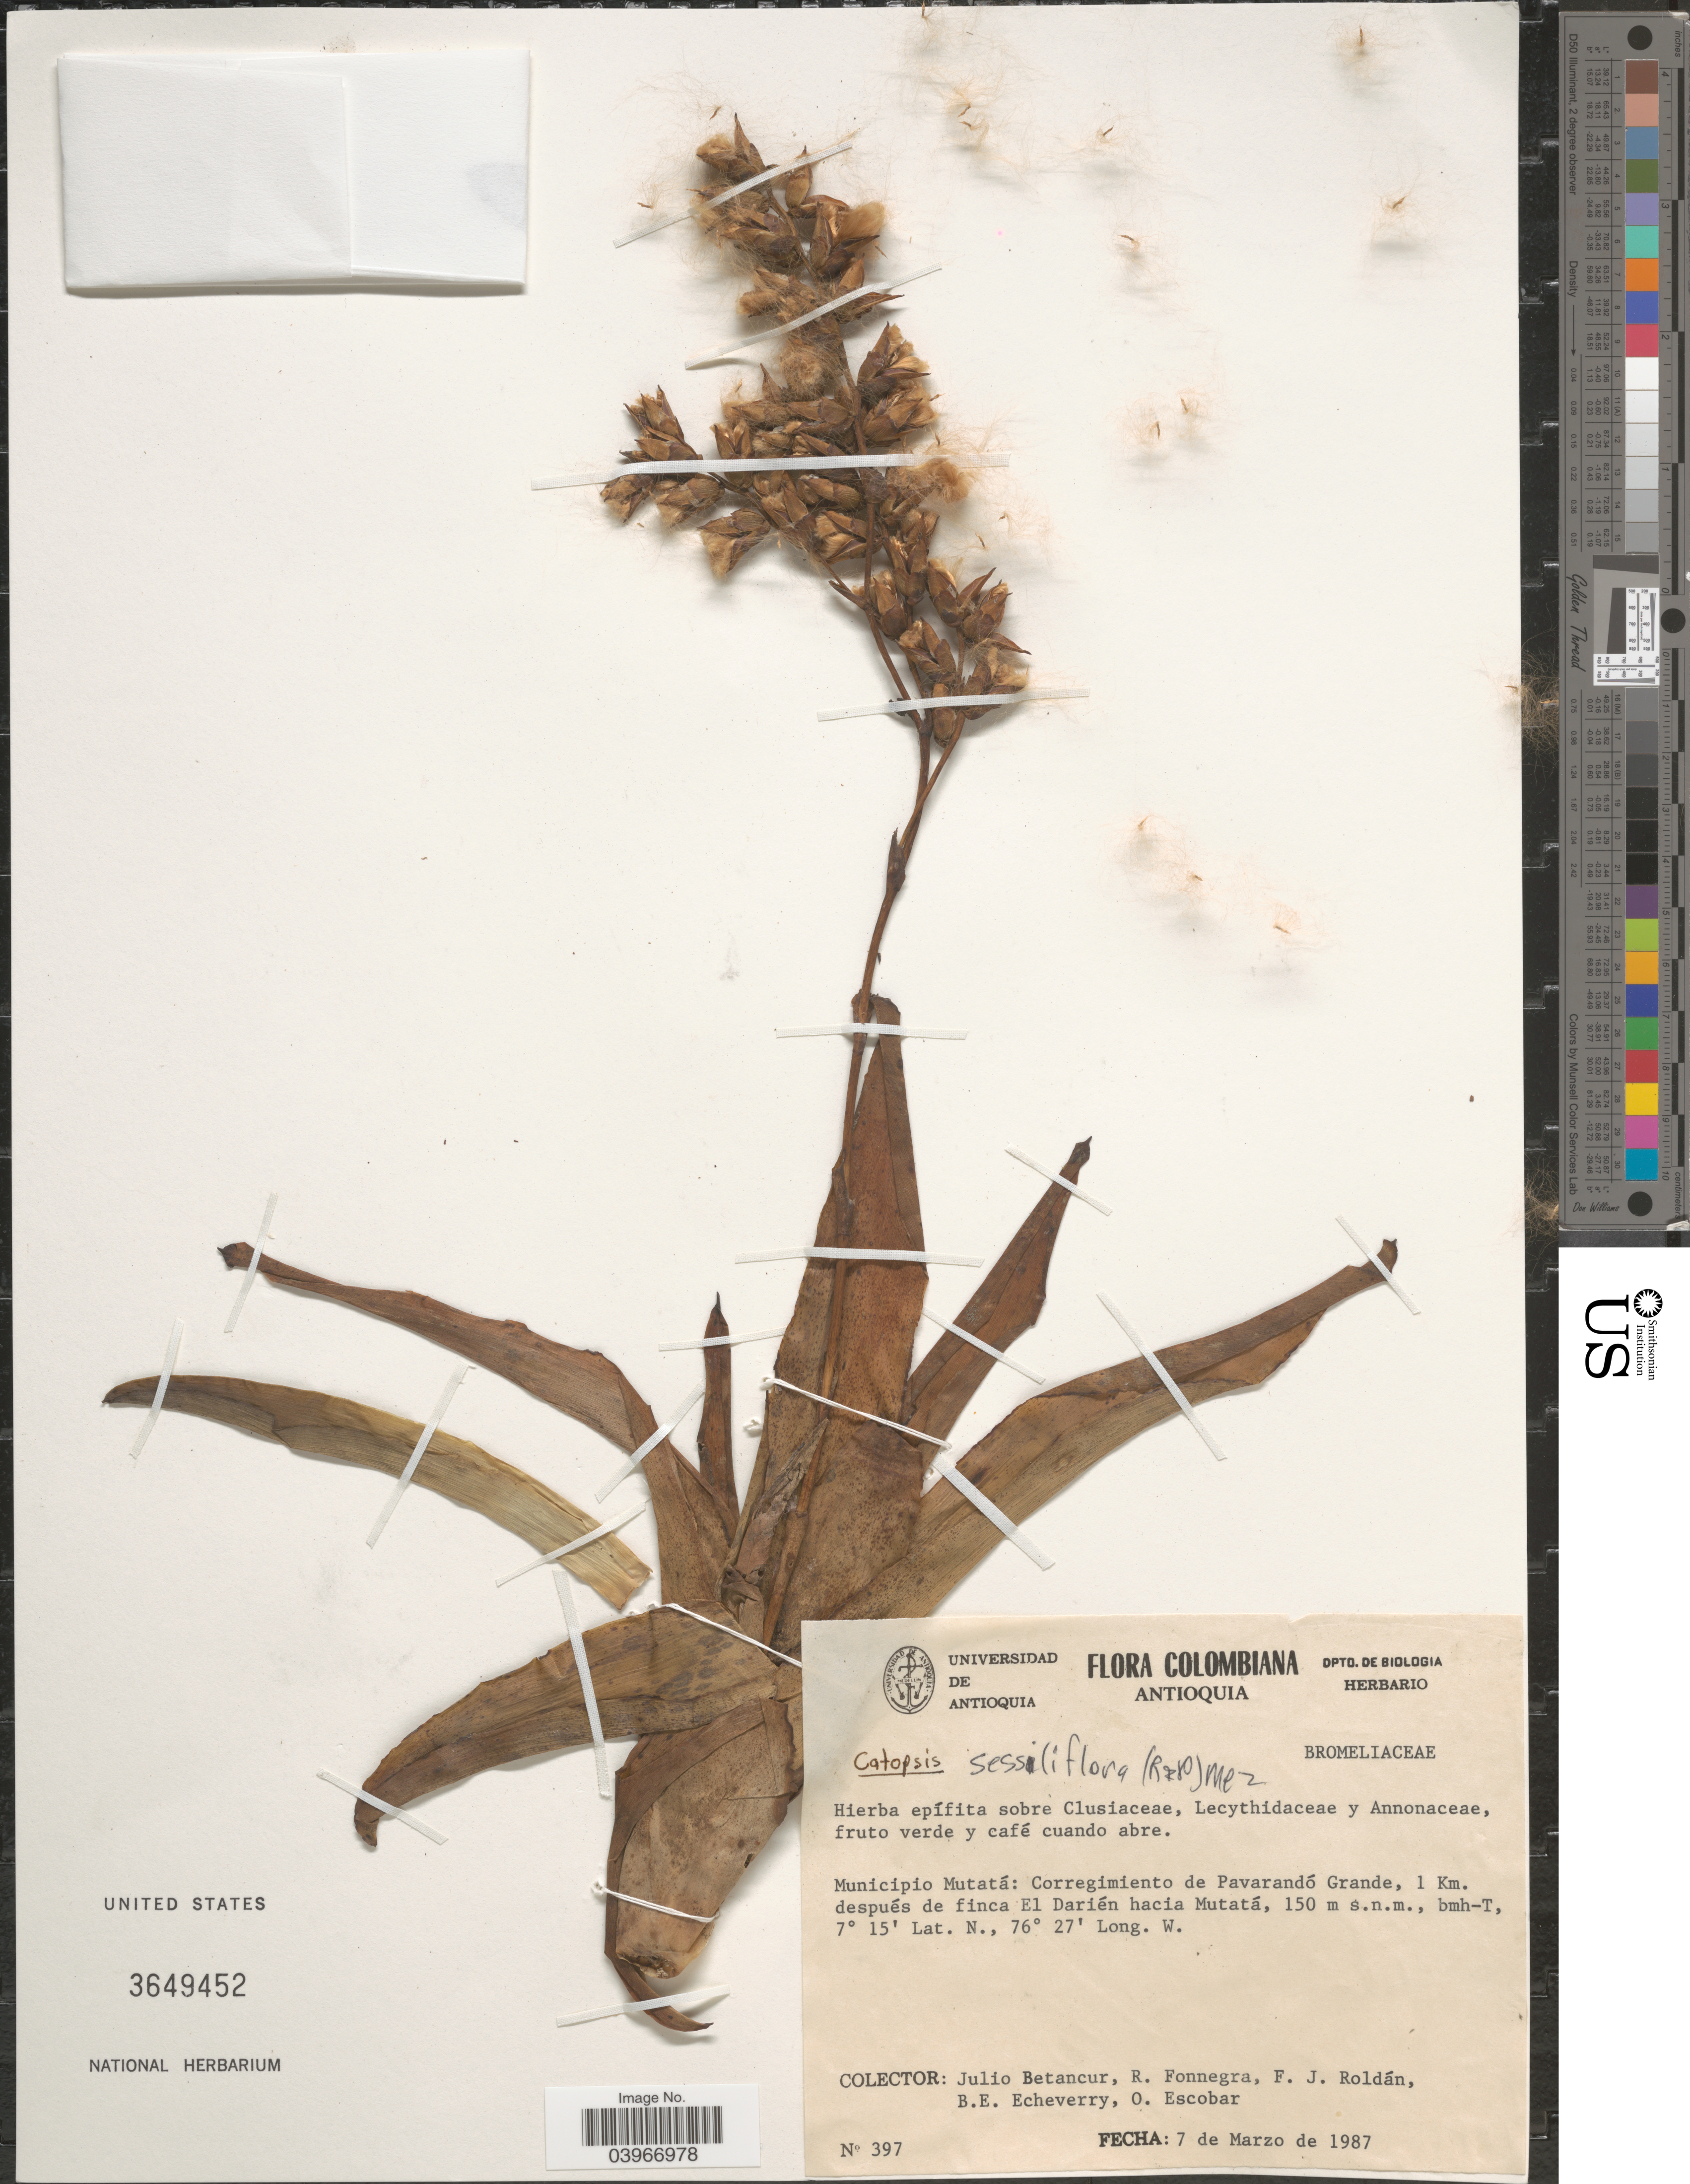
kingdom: Plantae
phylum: Tracheophyta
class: Liliopsida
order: Poales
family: Bromeliaceae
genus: Catopsis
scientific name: Catopsis sessiliflora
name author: (Ruiz & Pav.) Mez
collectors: J. Betancur, R. Fonnegra, F. J. Roldán, B. Echeverry & O. Escobar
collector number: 397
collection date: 1987-03-07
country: Colombia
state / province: Antioquia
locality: Municipio Mutatá: Corregimiento de Pavarandó Grande, 1 Km. después de finca El Darién hacia Mutatá.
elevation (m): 150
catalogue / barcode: US 3649452